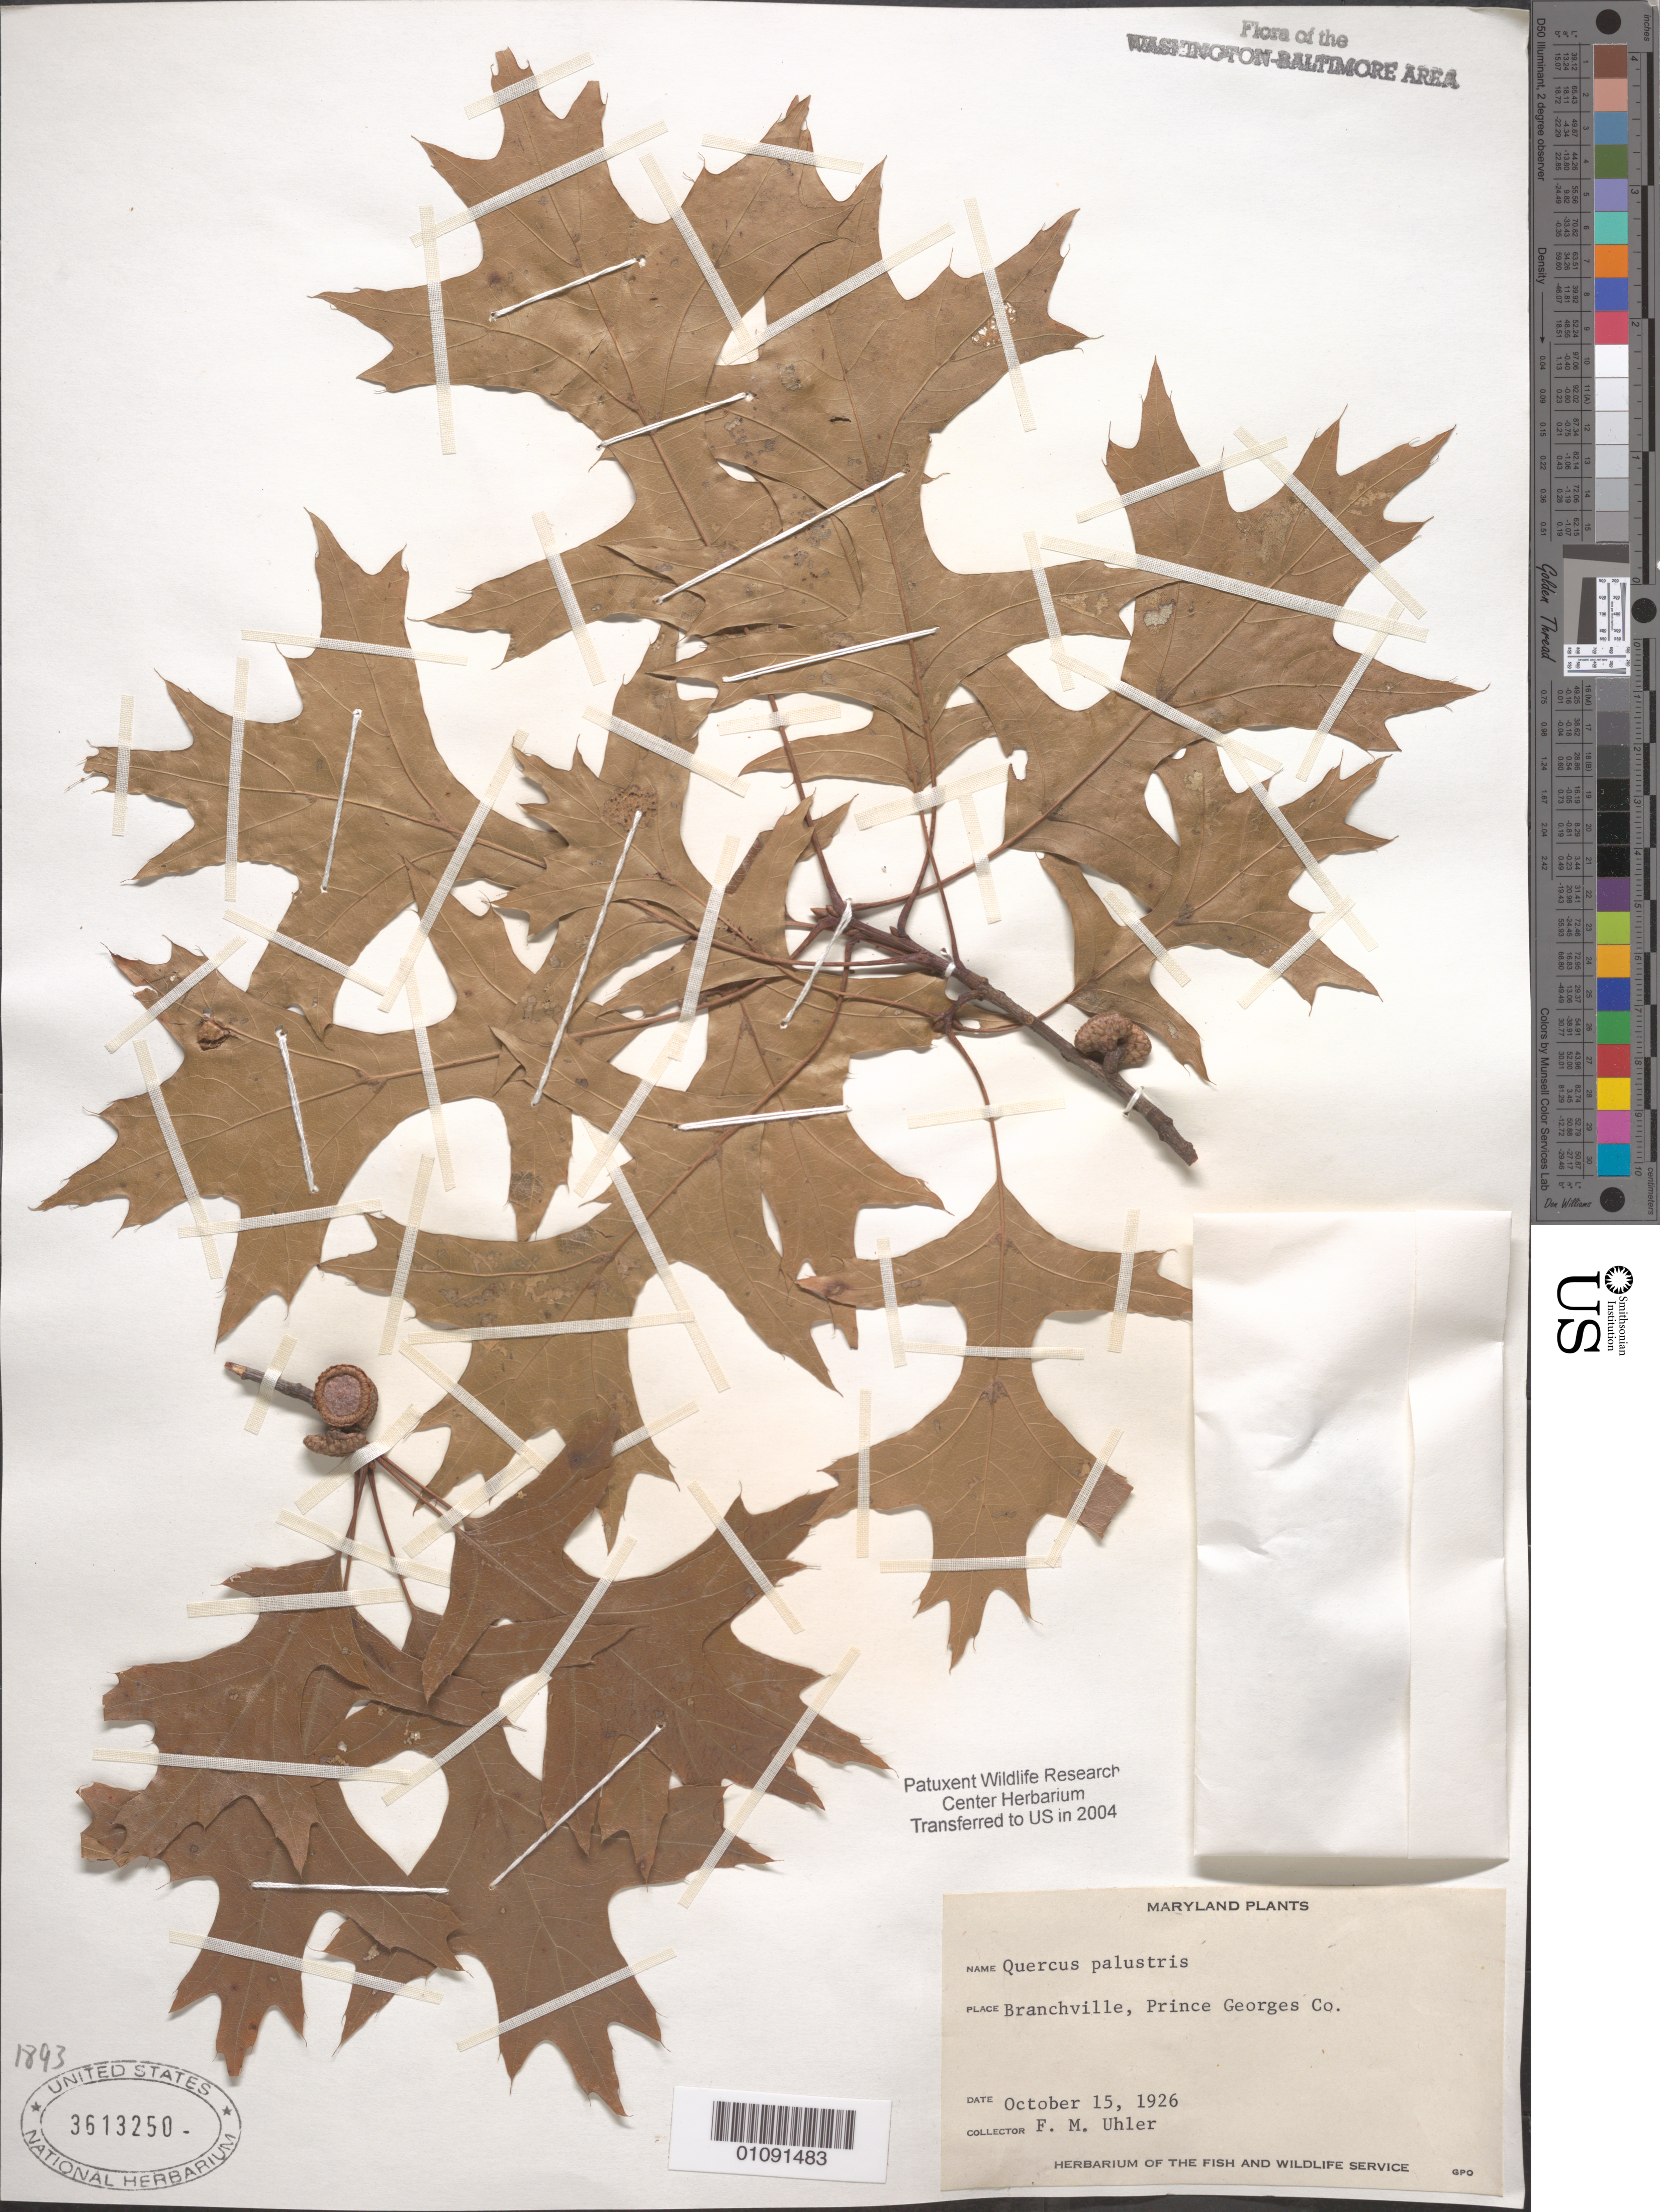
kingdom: Plantae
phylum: Tracheophyta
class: Magnoliopsida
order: Fagales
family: Fagaceae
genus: Quercus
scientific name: Quercus palustris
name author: Münchh.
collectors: F. M. Uhler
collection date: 1926-10-15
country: United States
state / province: Maryland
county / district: Prince George's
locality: Branchville.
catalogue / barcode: US 3613250